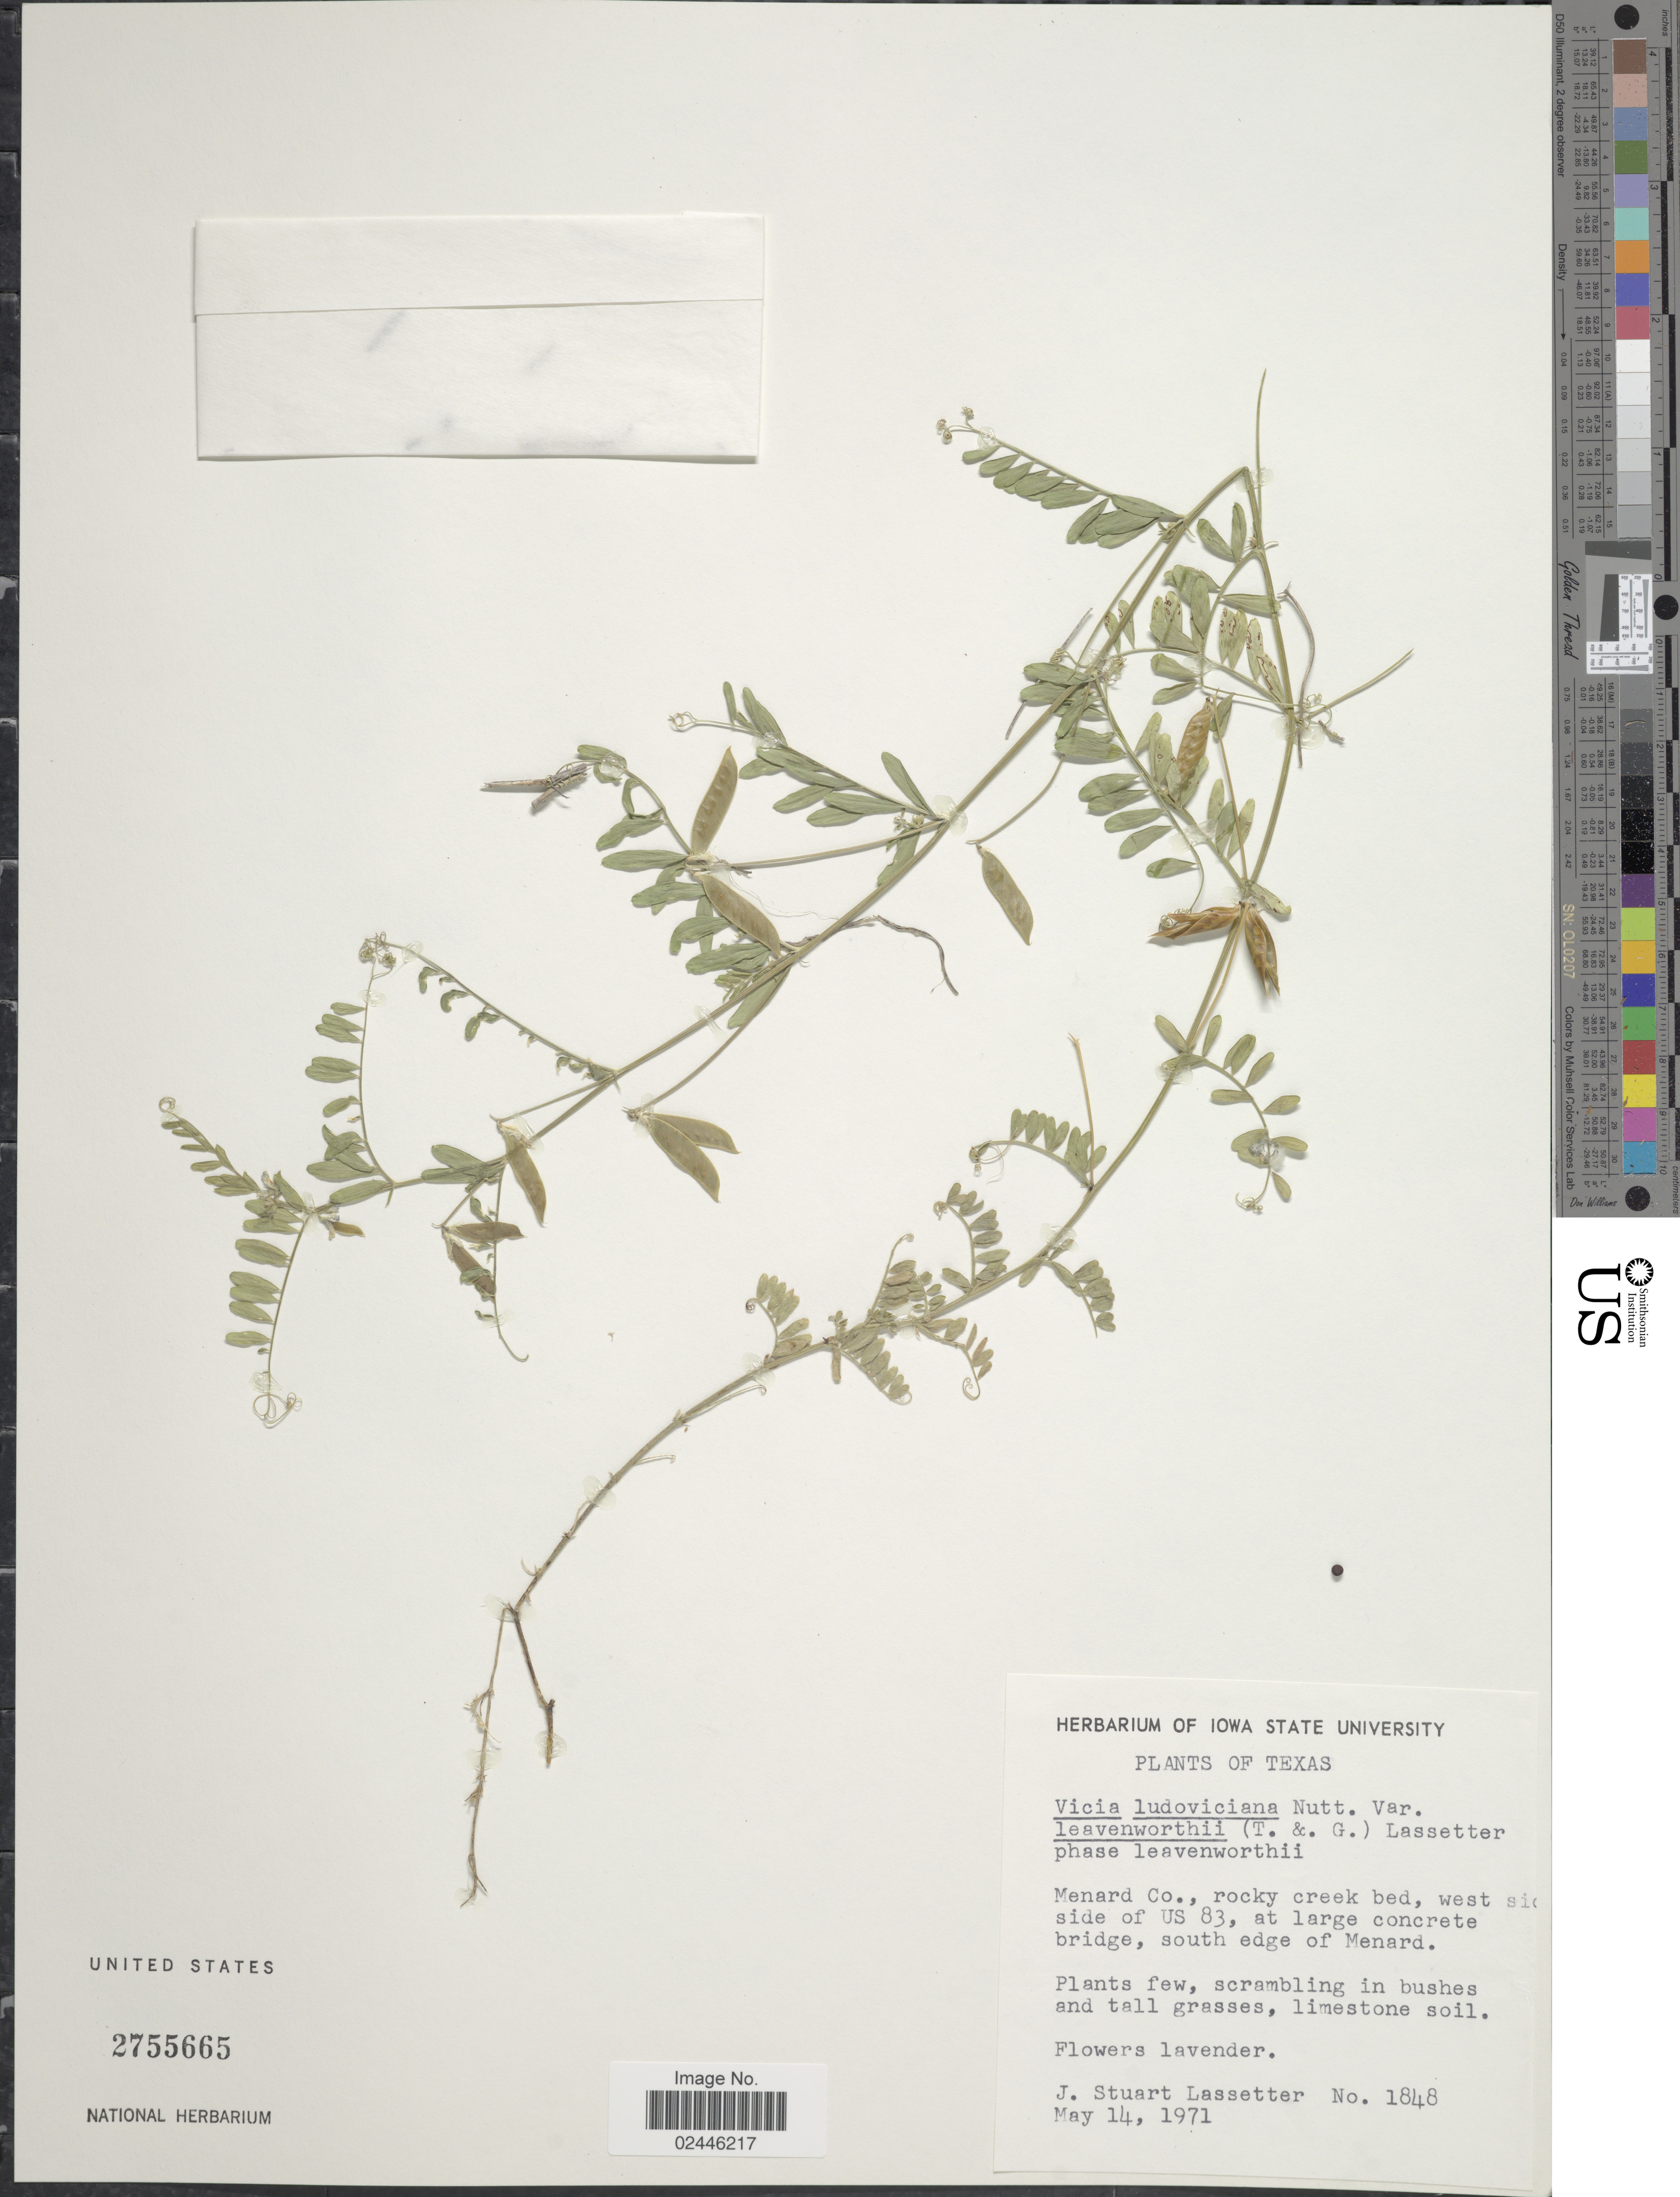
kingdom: Plantae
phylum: Tracheophyta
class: Magnoliopsida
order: Fabales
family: Fabaceae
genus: Vicia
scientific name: Vicia ludoviciana var. leavenworthii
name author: (Torr. & A. Gray) Broich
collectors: J. Lassetter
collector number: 1848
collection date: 1971-05-14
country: United States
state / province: Texas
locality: Menard Co., west side of US 83, at large concrete bridge, south edge of Menard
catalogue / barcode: US 2755665